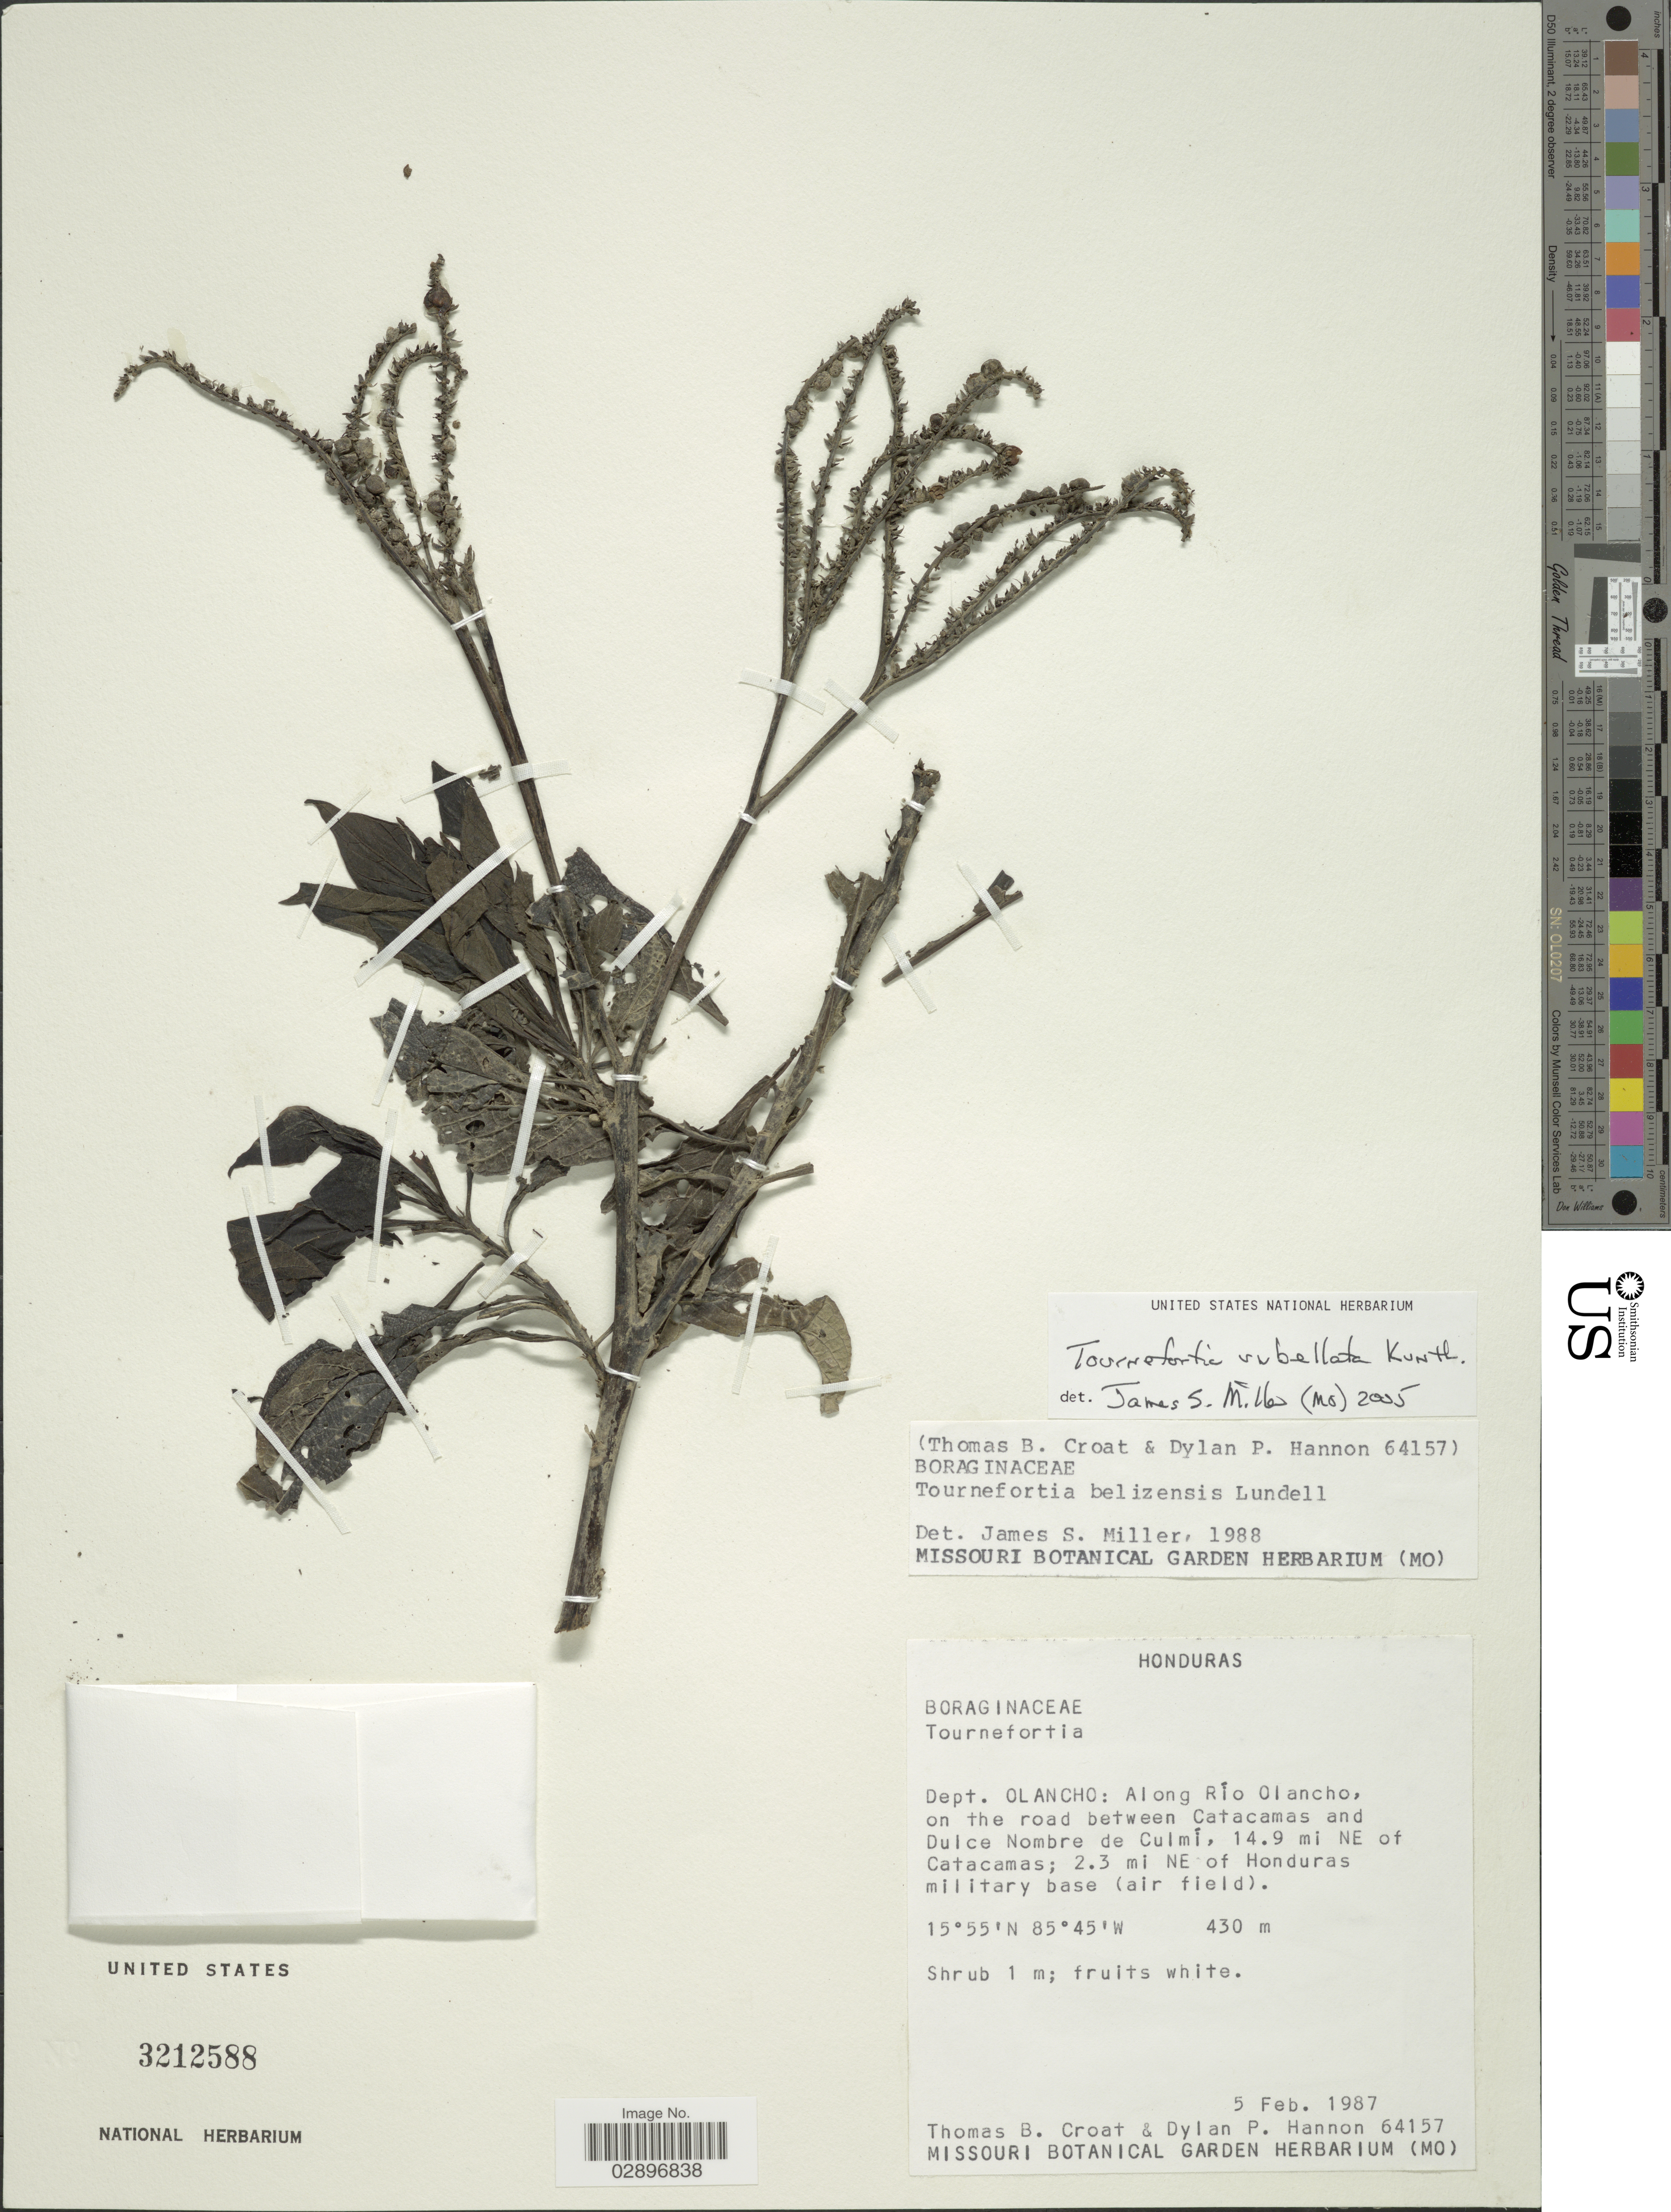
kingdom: Plantae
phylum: Tracheophyta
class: Magnoliopsida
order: Boraginales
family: Heliotropiaceae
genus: Tournefortia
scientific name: Tournefortia umbellata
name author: Kunth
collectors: T. B. Croat & D. Hannon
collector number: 64157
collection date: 1987-02-05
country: Honduras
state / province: Olancho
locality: Dept. Olancho: Along Río Olancho, on the road between Catacamas and Dulce Nombre de Culmí, 14.9 mi NE of Catacamas; 2.3 mi NE of Honduras military base (air field).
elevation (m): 430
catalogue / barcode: US 3212588